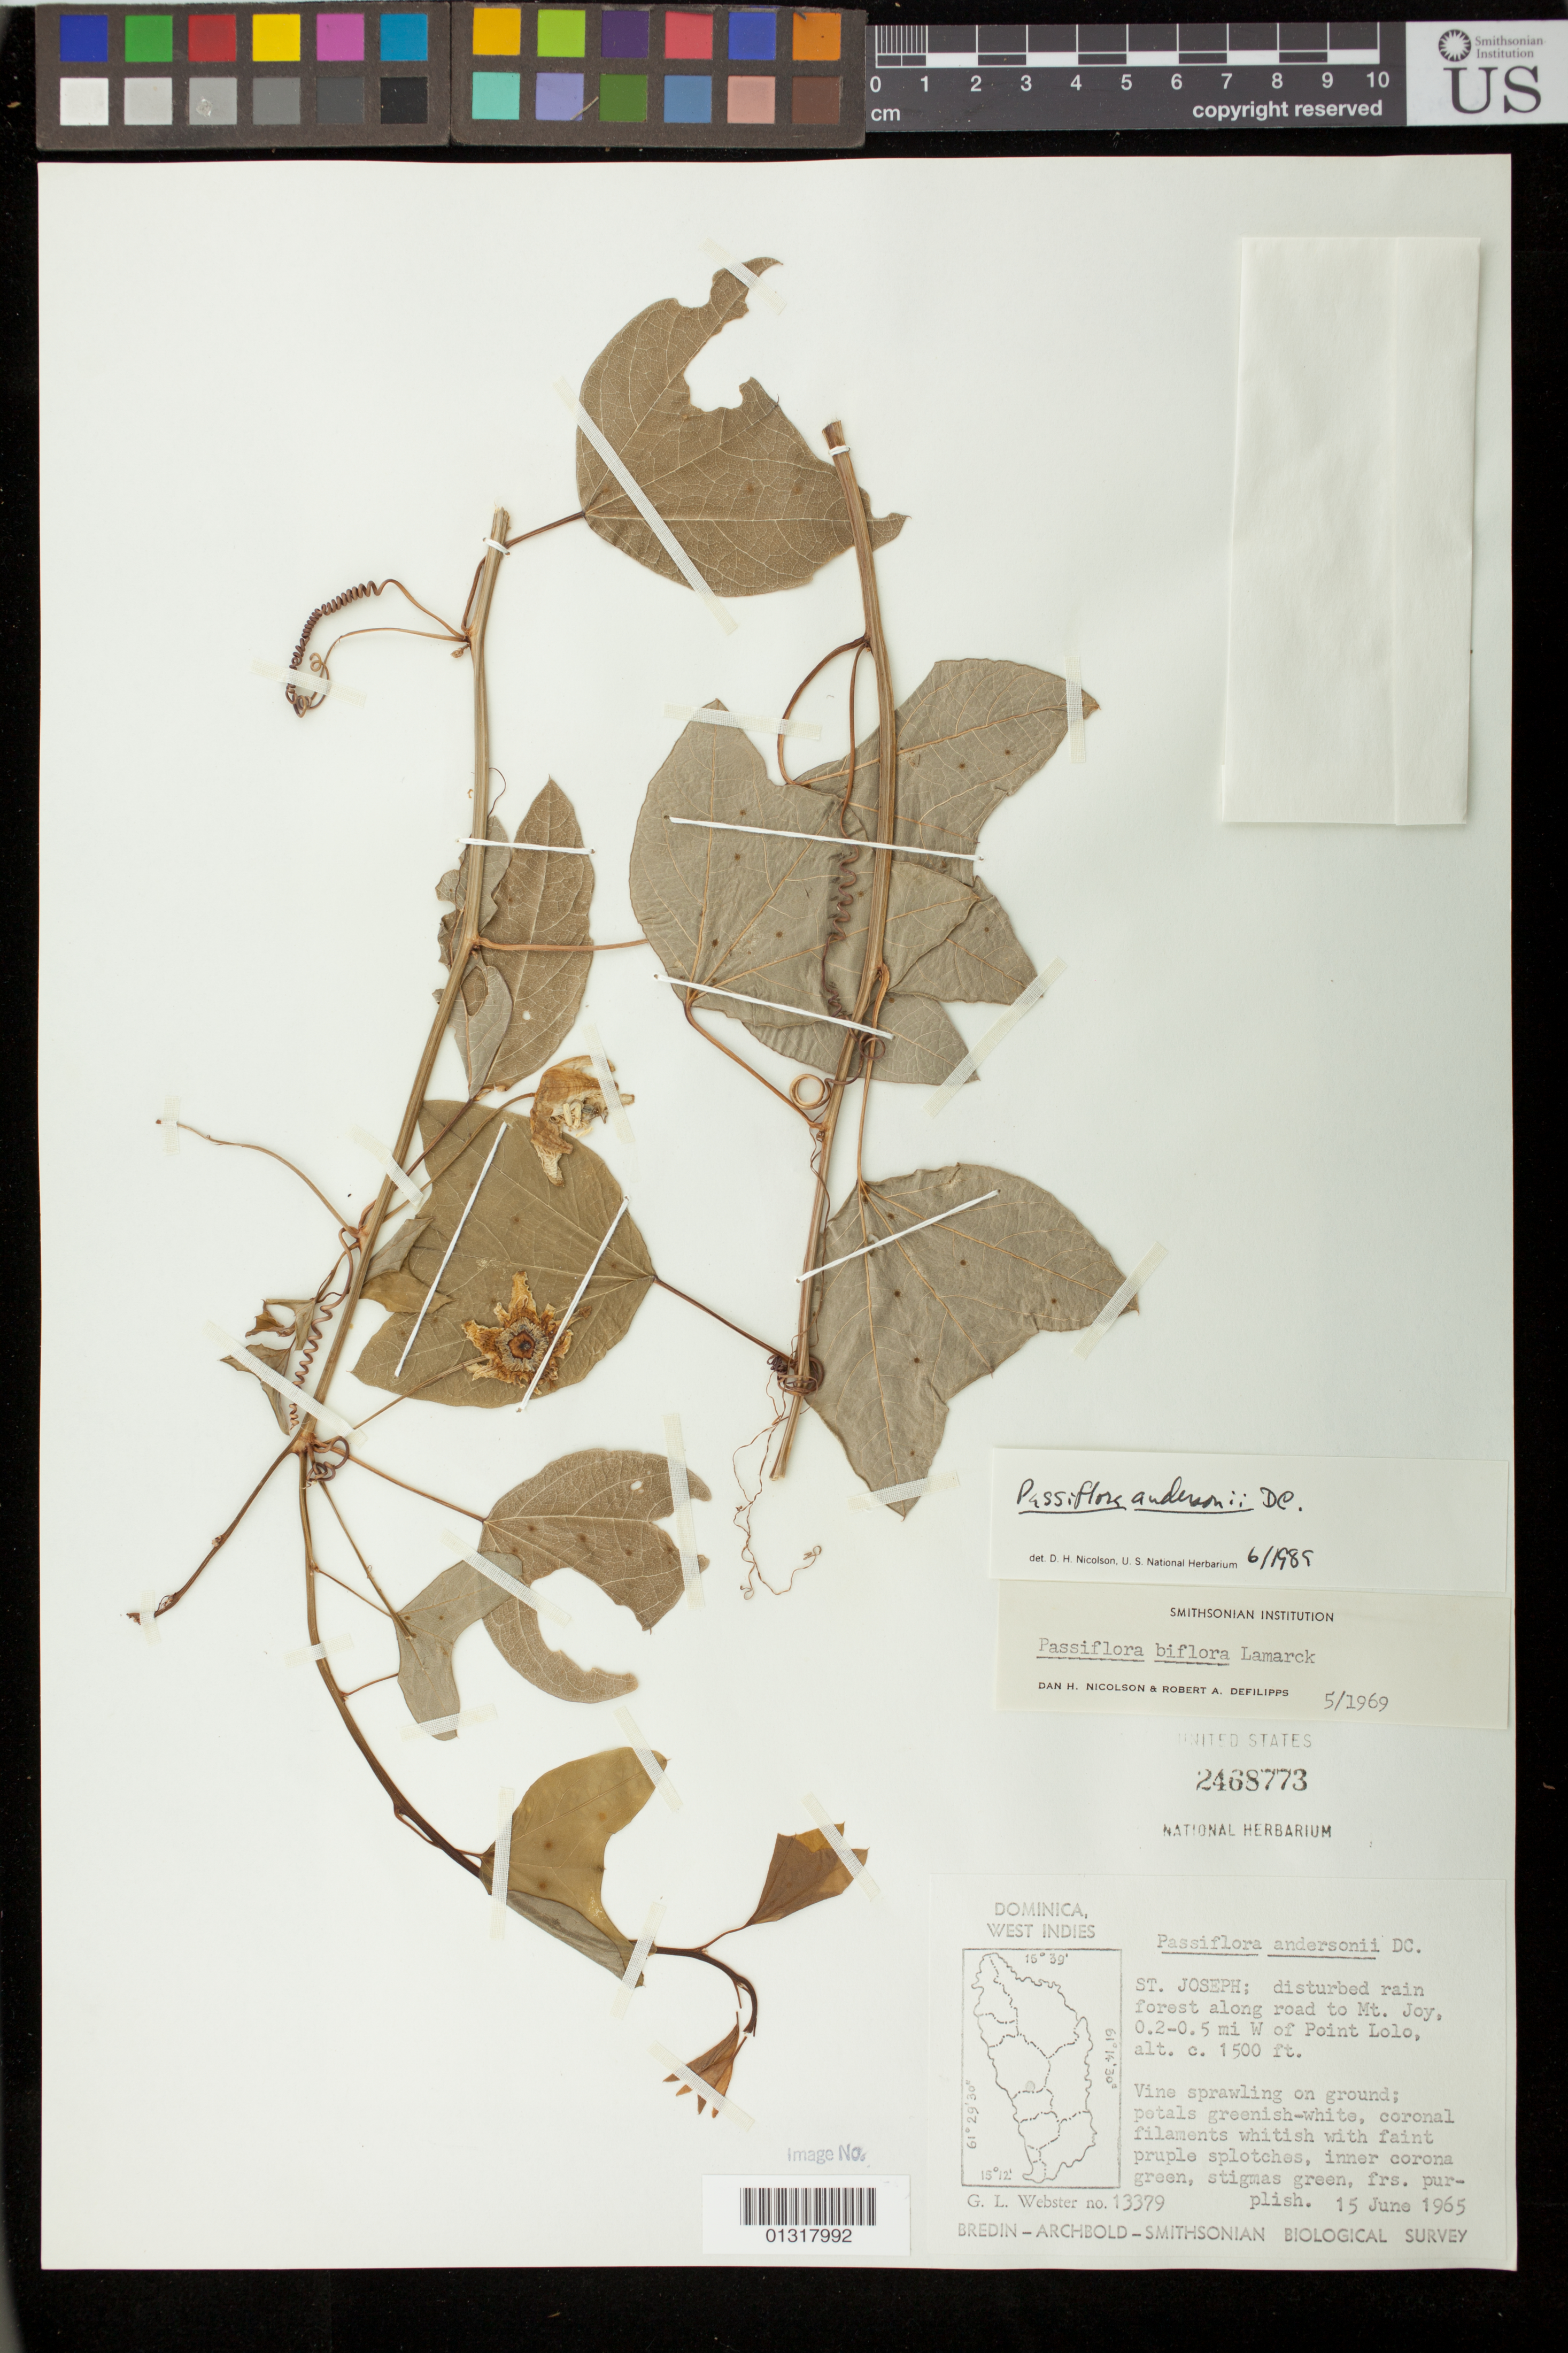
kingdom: Plantae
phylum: Tracheophyta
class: Magnoliopsida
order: Malpighiales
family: Passifloraceae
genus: Passiflora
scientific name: Passiflora andersonii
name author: DC.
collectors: G. L. Webster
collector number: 13379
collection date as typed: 15 Jun 1965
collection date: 1965-06-15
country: Dominica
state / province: St. Joseph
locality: Along road to Mt. Joy, 0.2-0.5 mi W of Point Lolo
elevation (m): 457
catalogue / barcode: US 2468773